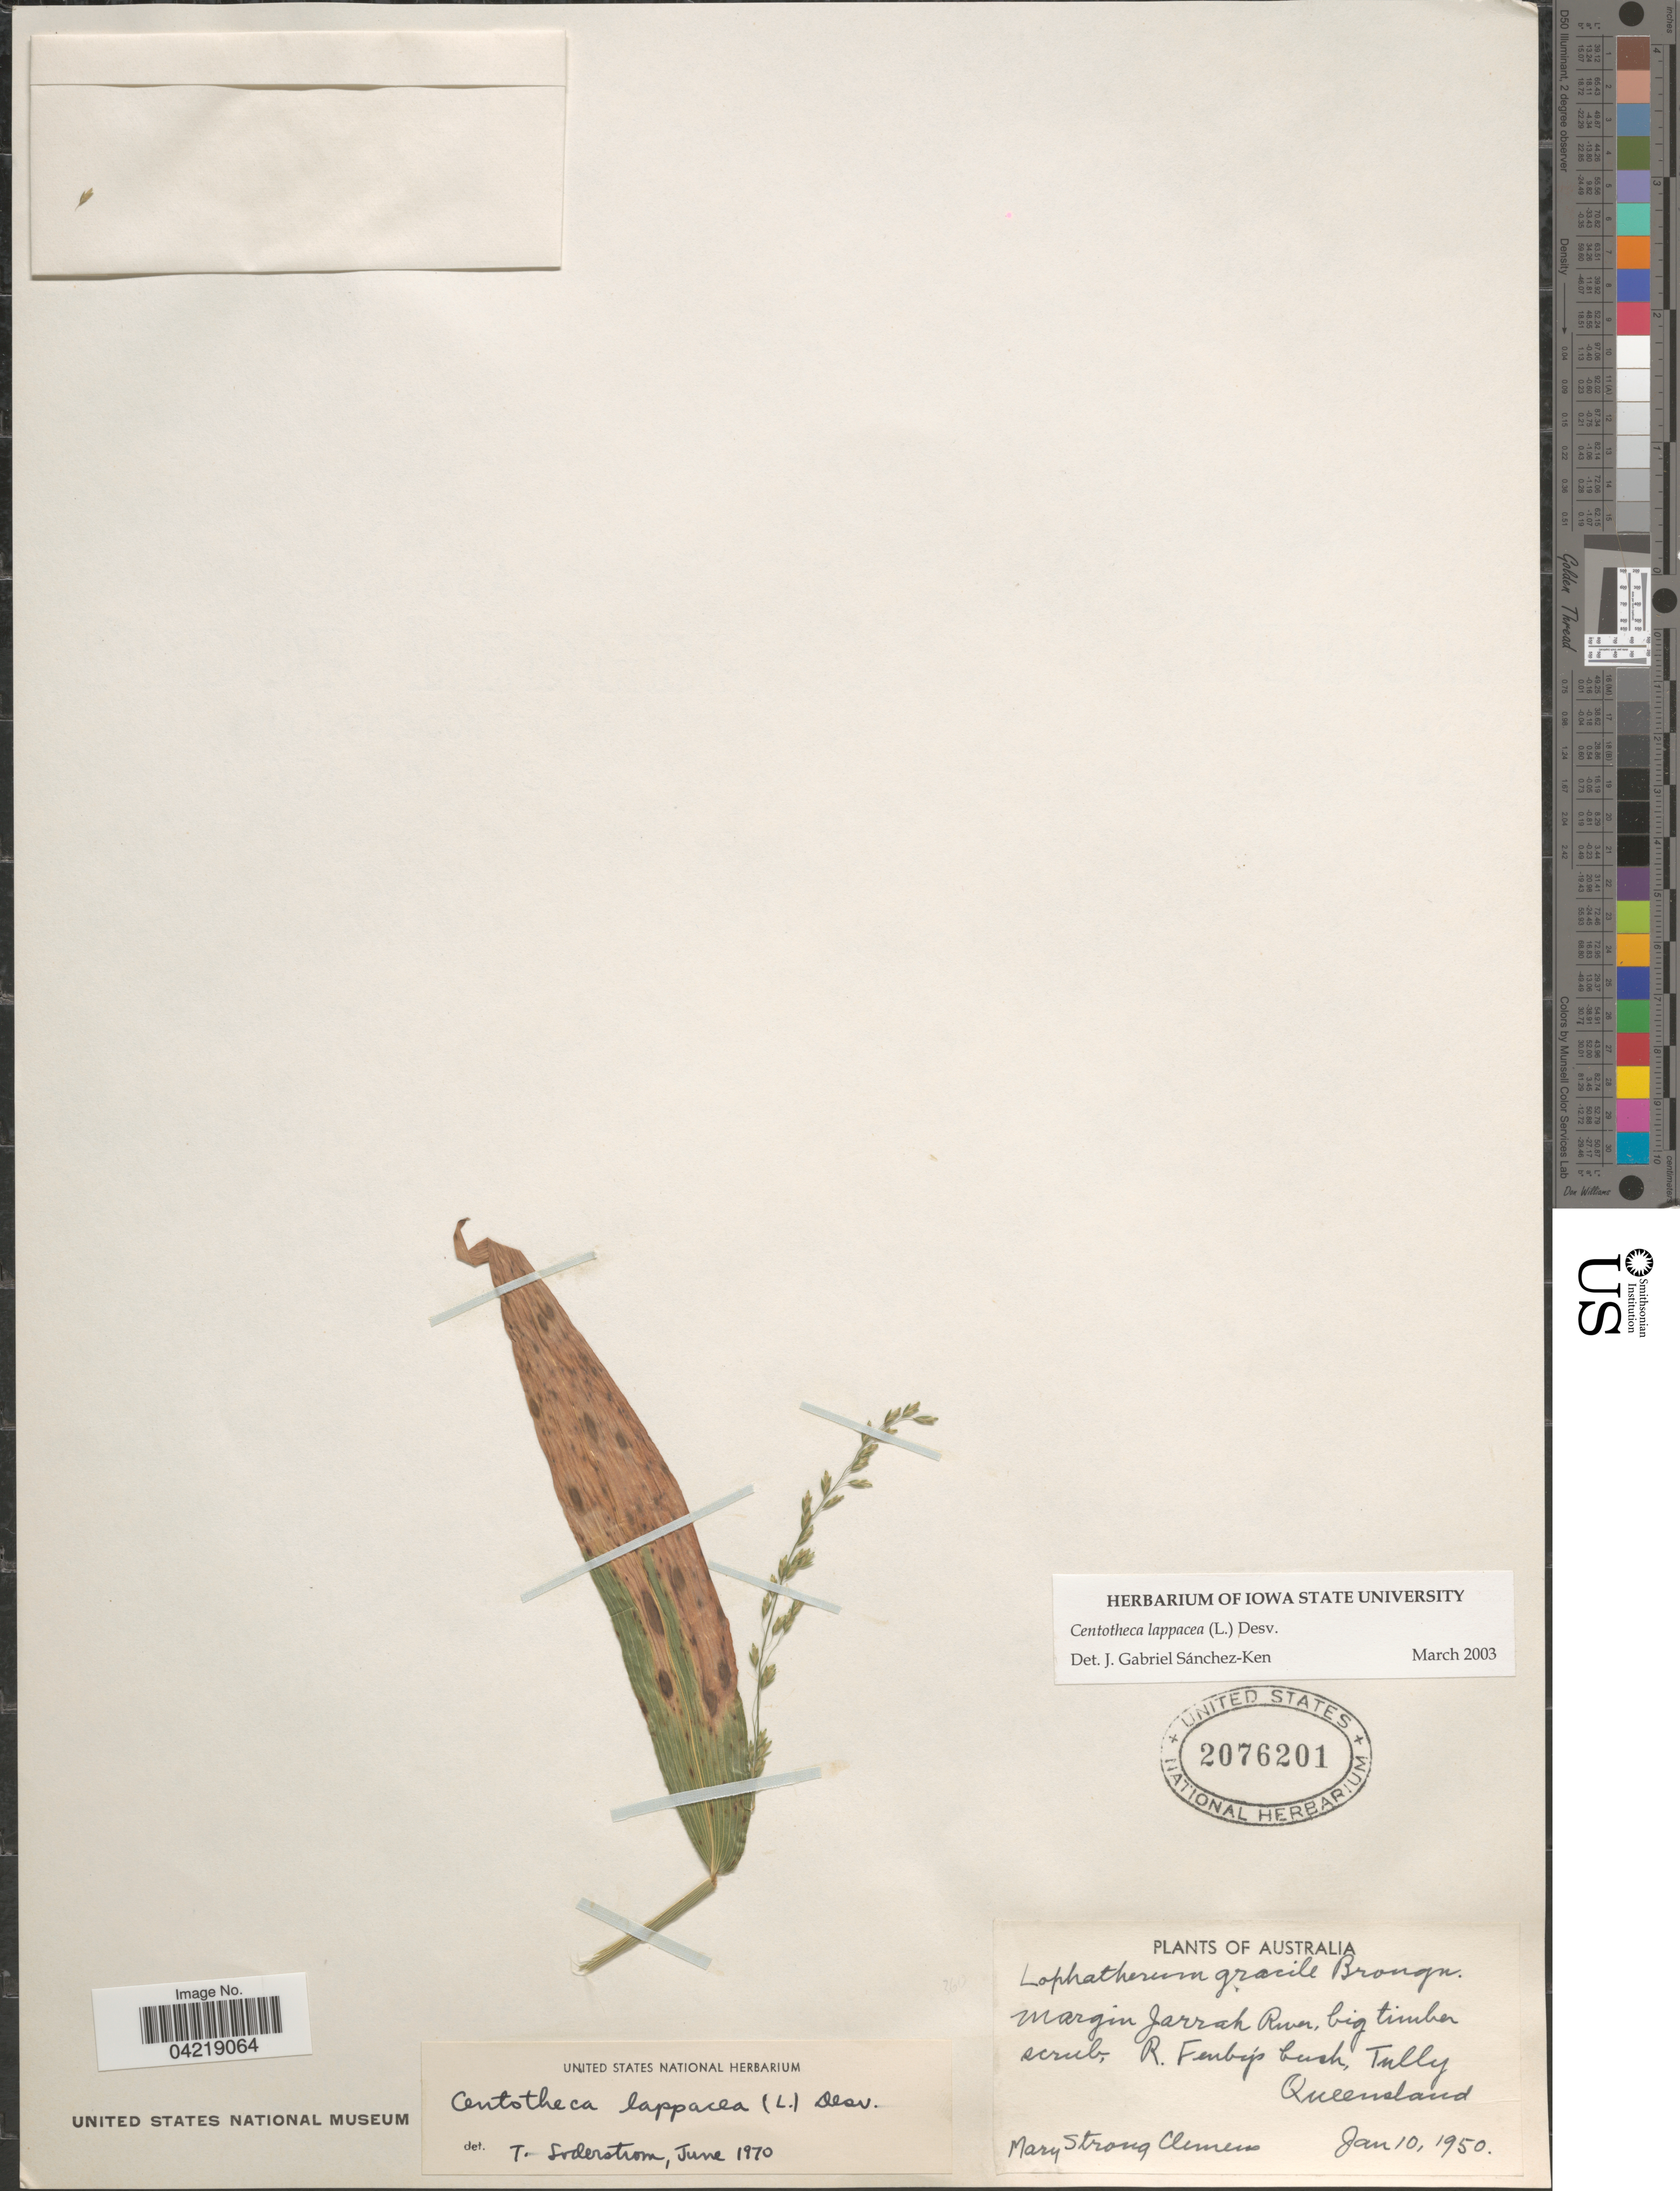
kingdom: Plantae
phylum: Tracheophyta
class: Liliopsida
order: Poales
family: Poaceae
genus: Centotheca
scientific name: Centotheca lappacea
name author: (L.) Desv.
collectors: M. S. Clemens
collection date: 1950-01-10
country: Australia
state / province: Queensland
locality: Margin of Jarrah River, big timber scrub, R. Fenby's bush, Tully.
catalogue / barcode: US 2076201